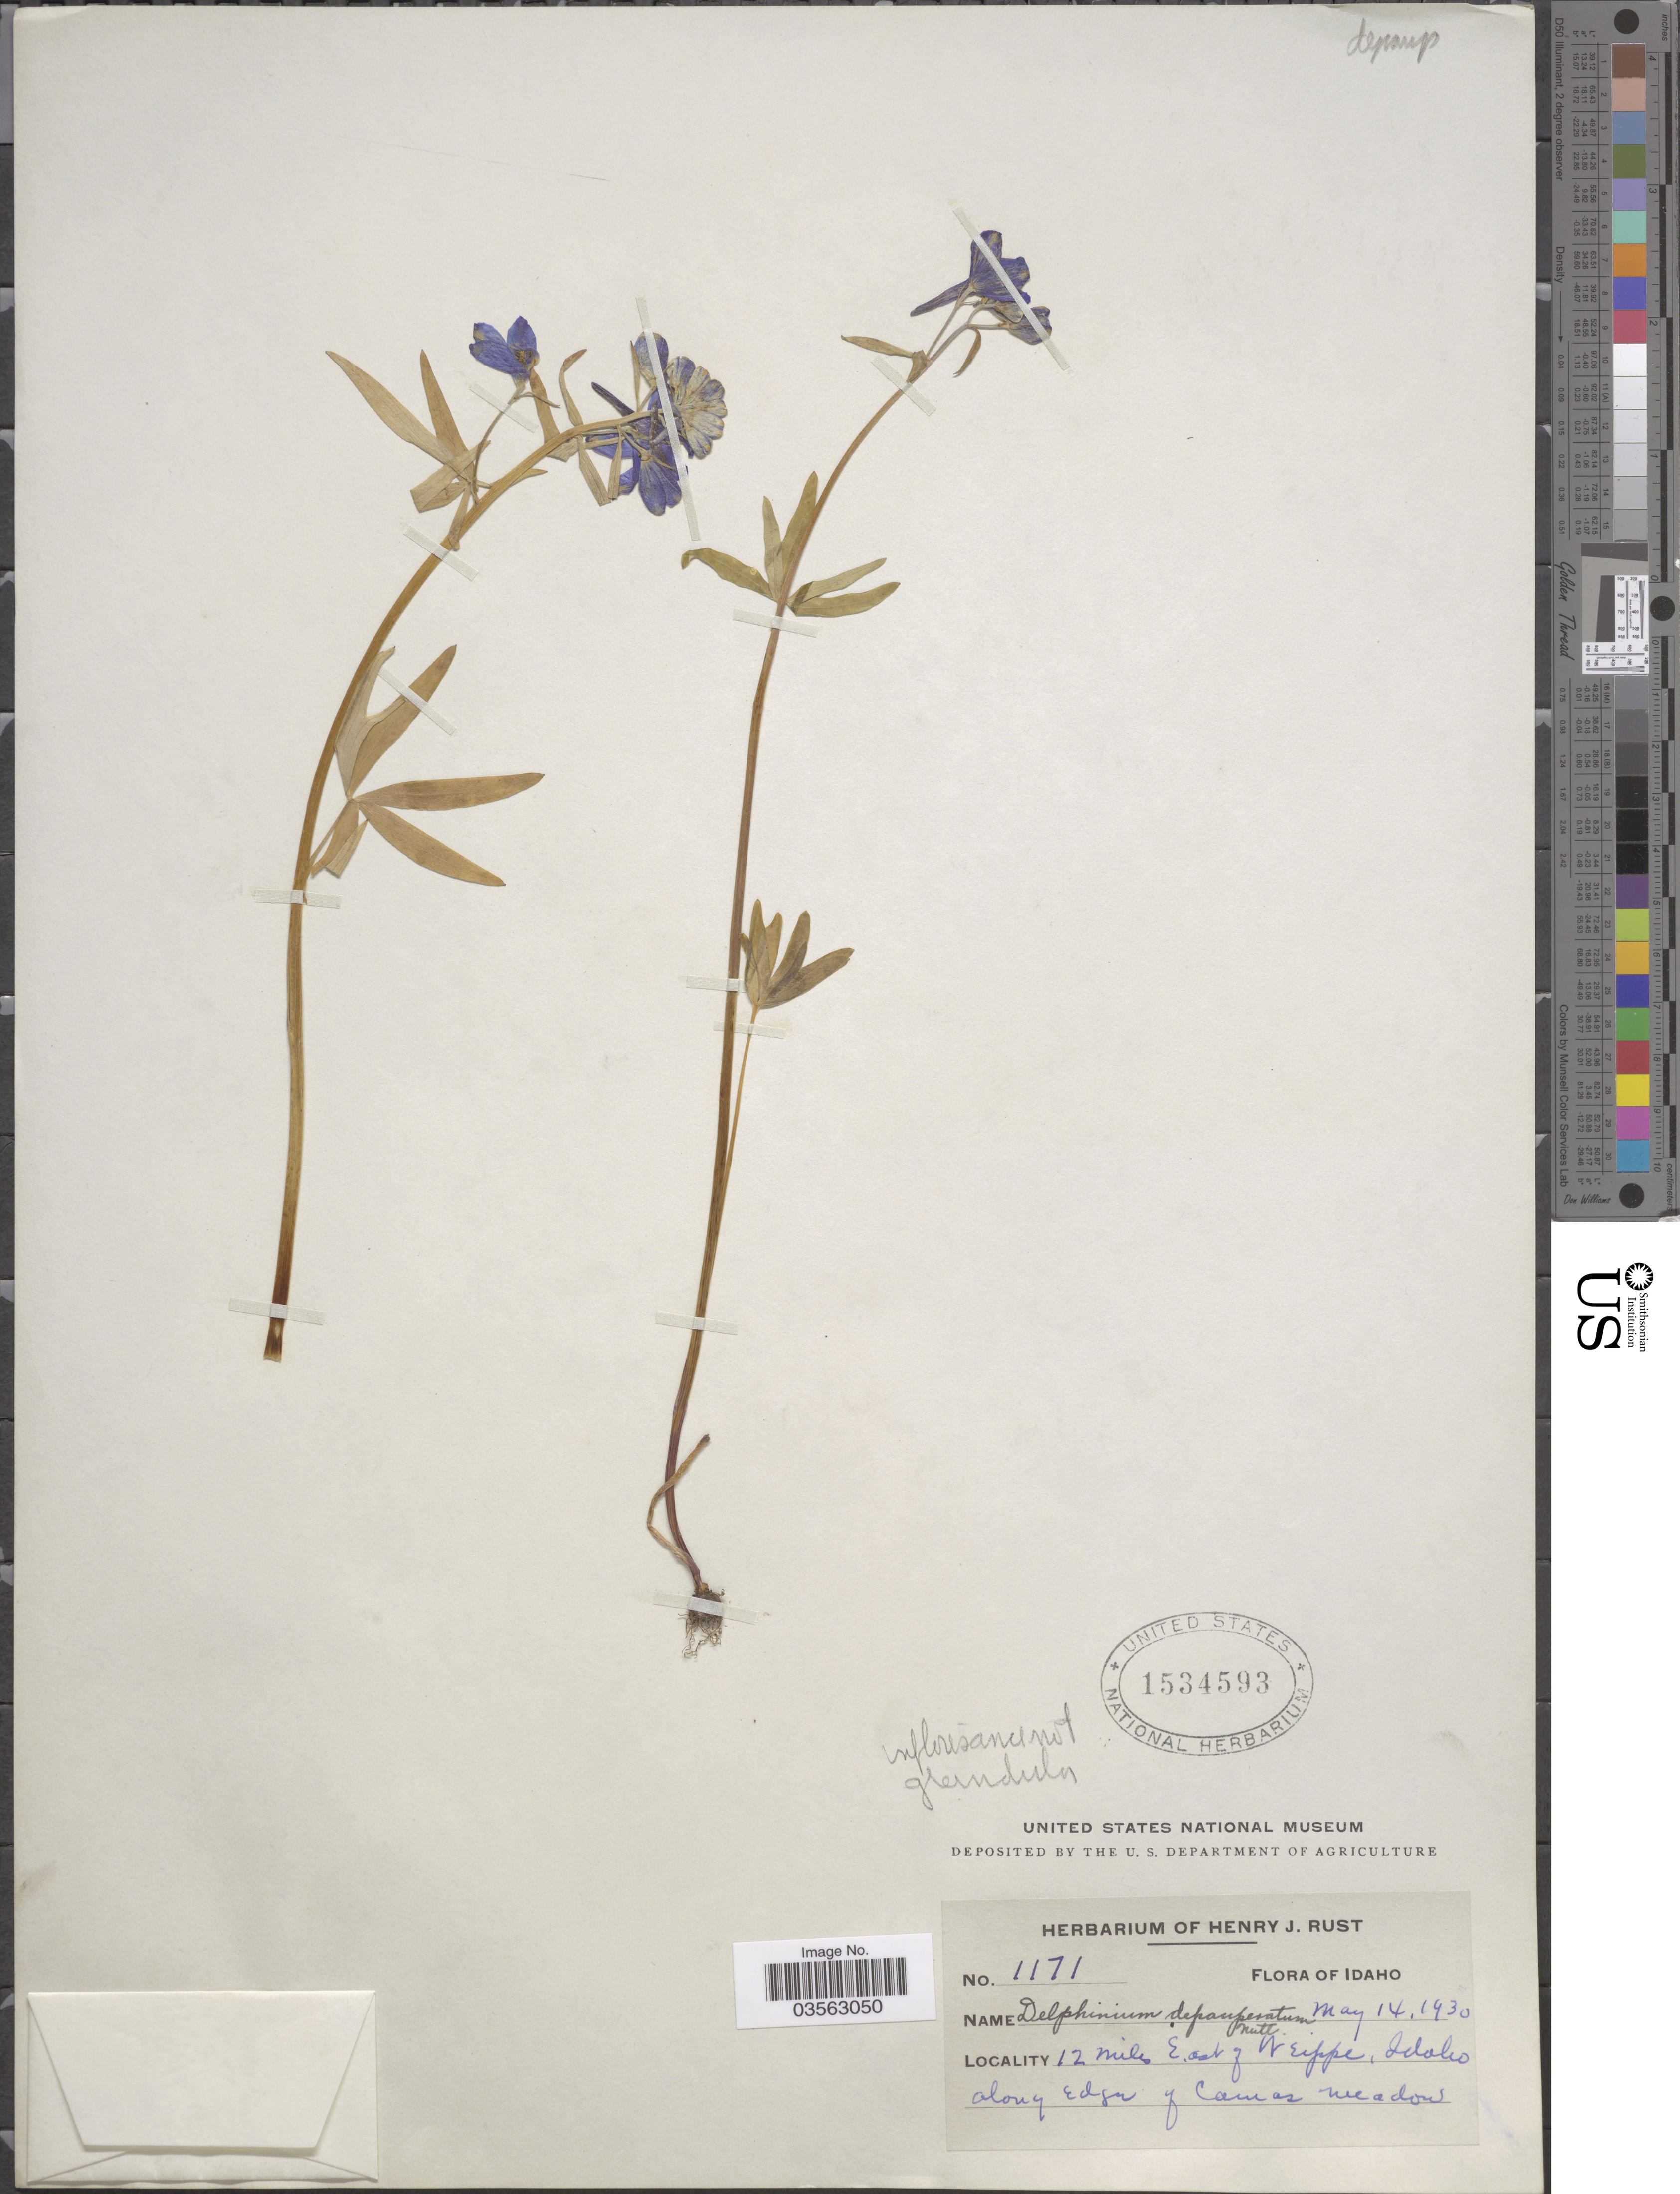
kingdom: Plantae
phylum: Tracheophyta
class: Magnoliopsida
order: Ranunculales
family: Ranunculaceae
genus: Delphinium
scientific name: Delphinium depauperatum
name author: Nutt.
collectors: ex herb. Henry J. Rust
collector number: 1171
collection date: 1930-05-14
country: United States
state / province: Idaho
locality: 12 miles East of Weippe. Along edge of Camas meadow.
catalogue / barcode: US 1534593